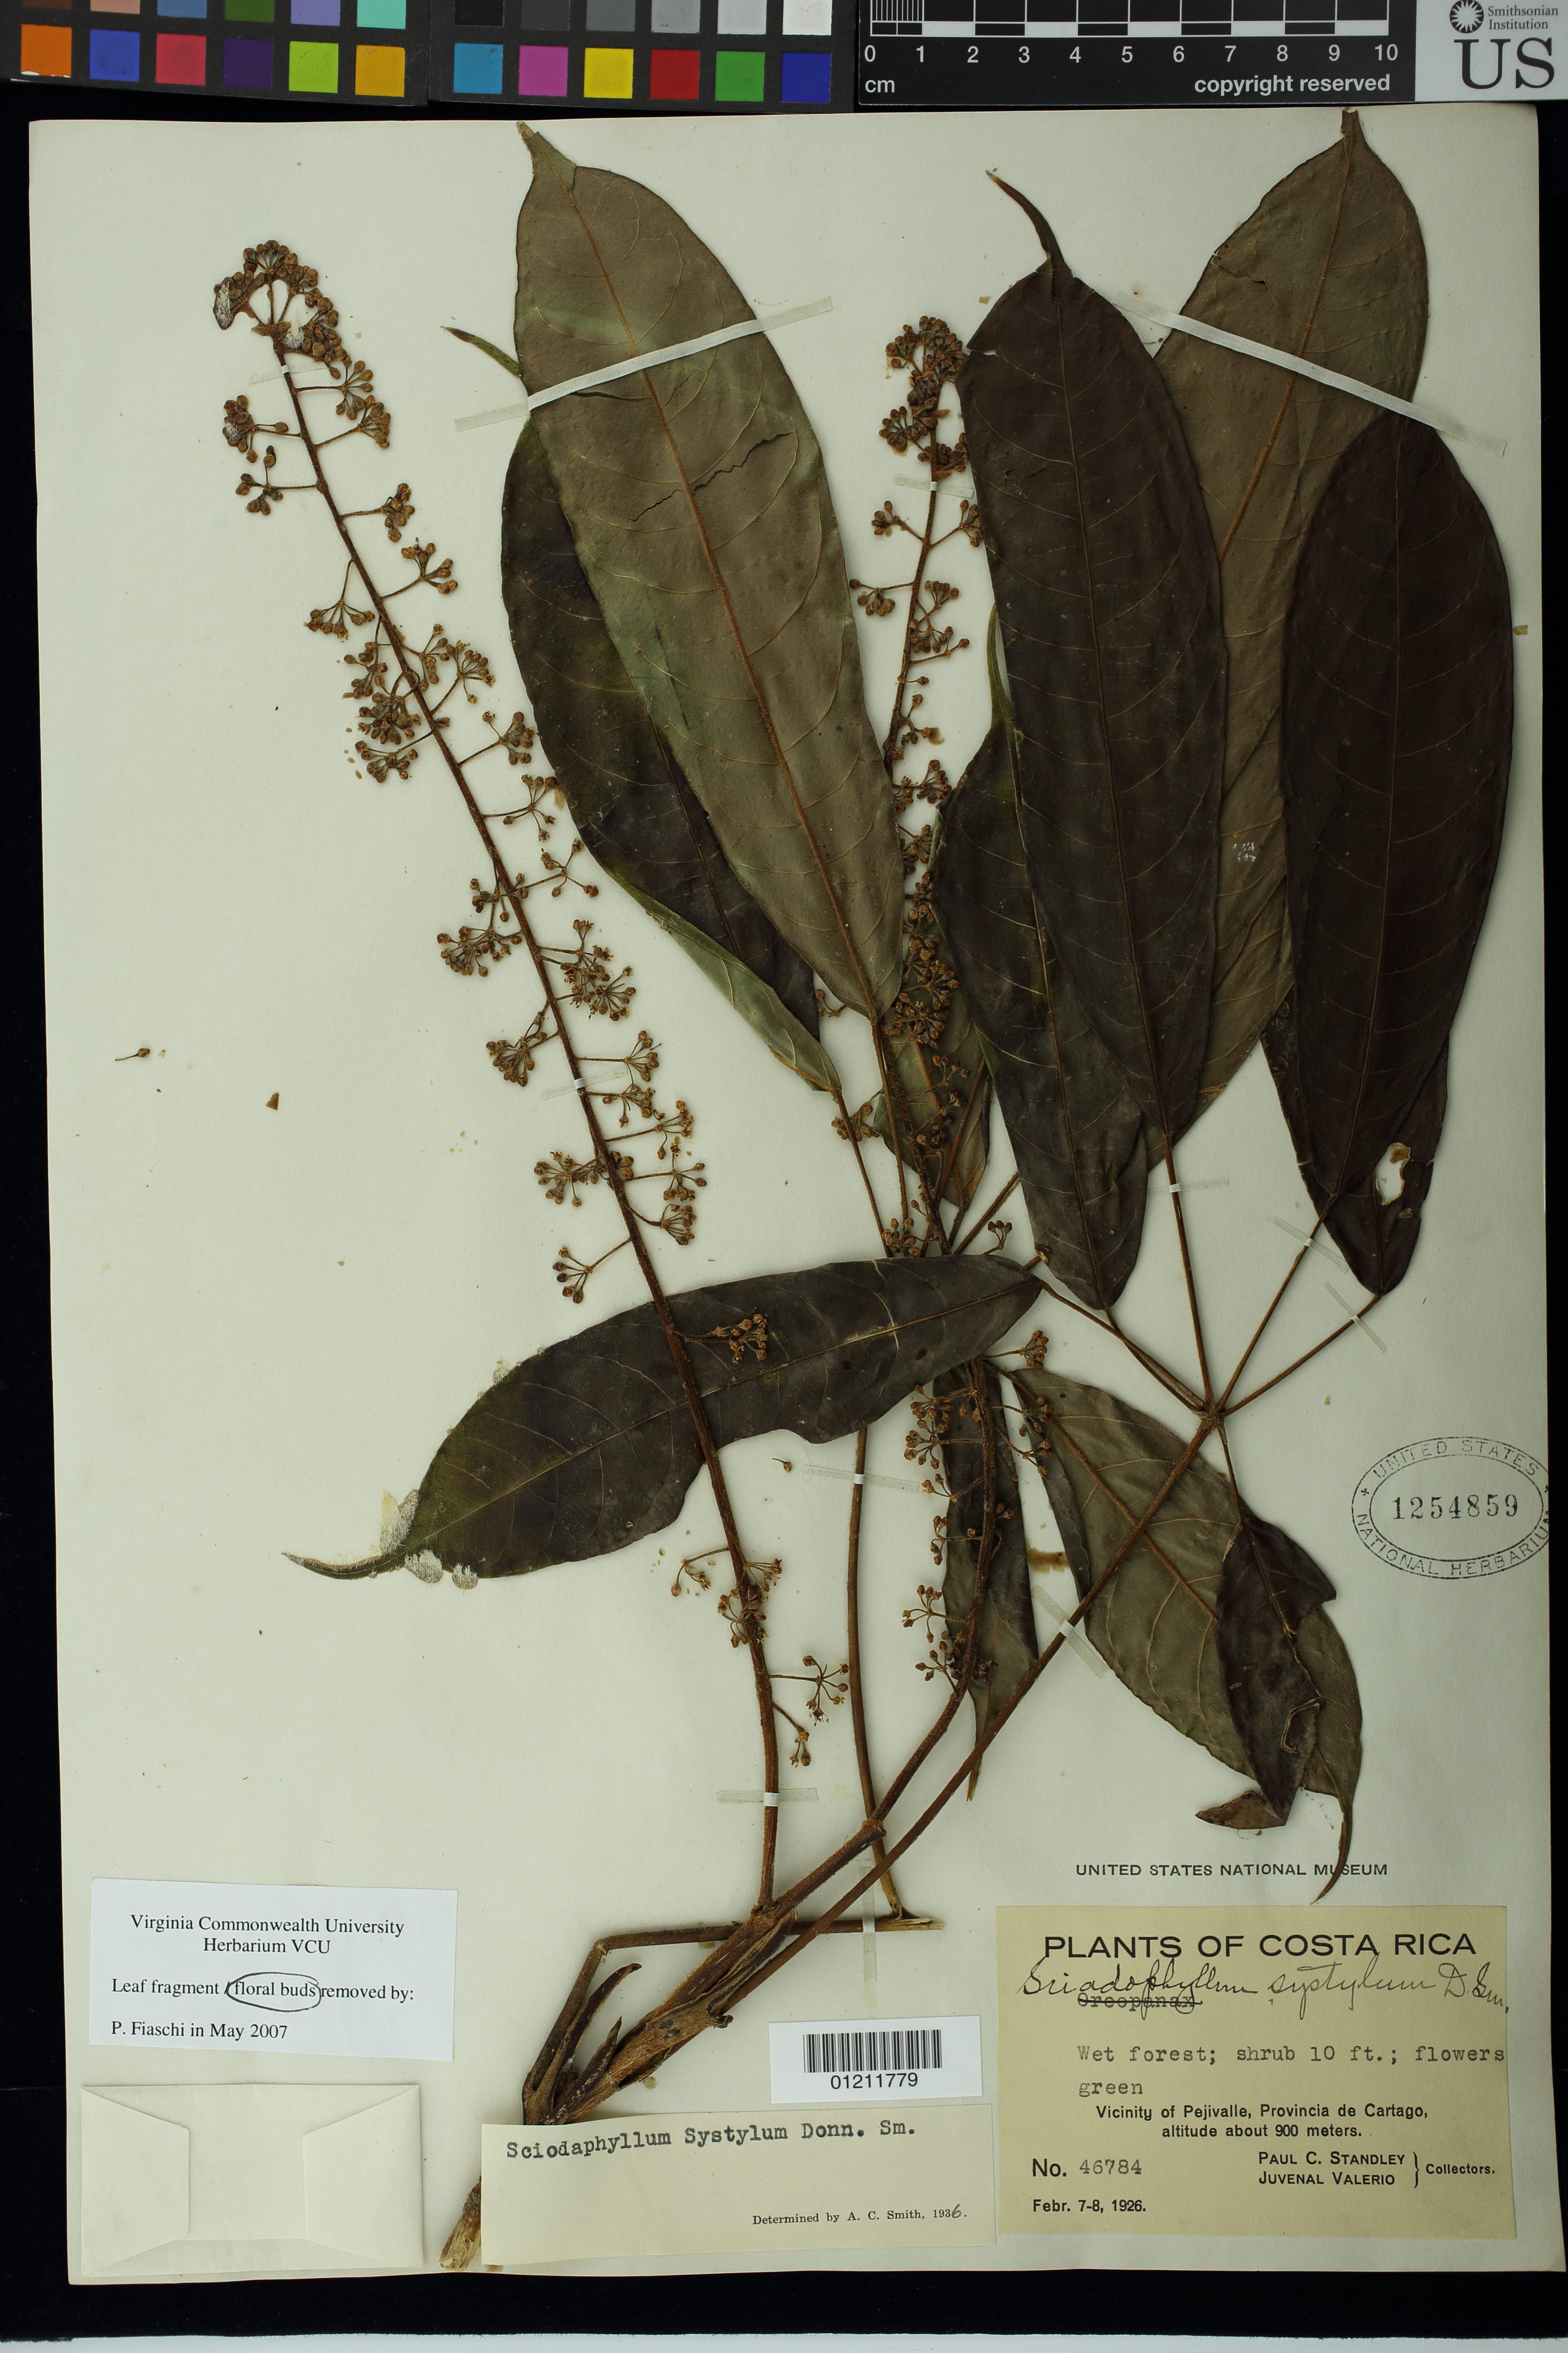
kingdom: Plantae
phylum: Tracheophyta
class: Magnoliopsida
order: Apiales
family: Araliaceae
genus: Schefflera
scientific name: Schefflera systyla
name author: (Donn. Sm.) R. Vig.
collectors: P. C. Standley & J. Valerio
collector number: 46784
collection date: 1926-02-07/1926-02-08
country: Costa Rica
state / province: Cartago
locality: Vicinity of Pejivalle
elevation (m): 900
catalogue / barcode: US 1254859